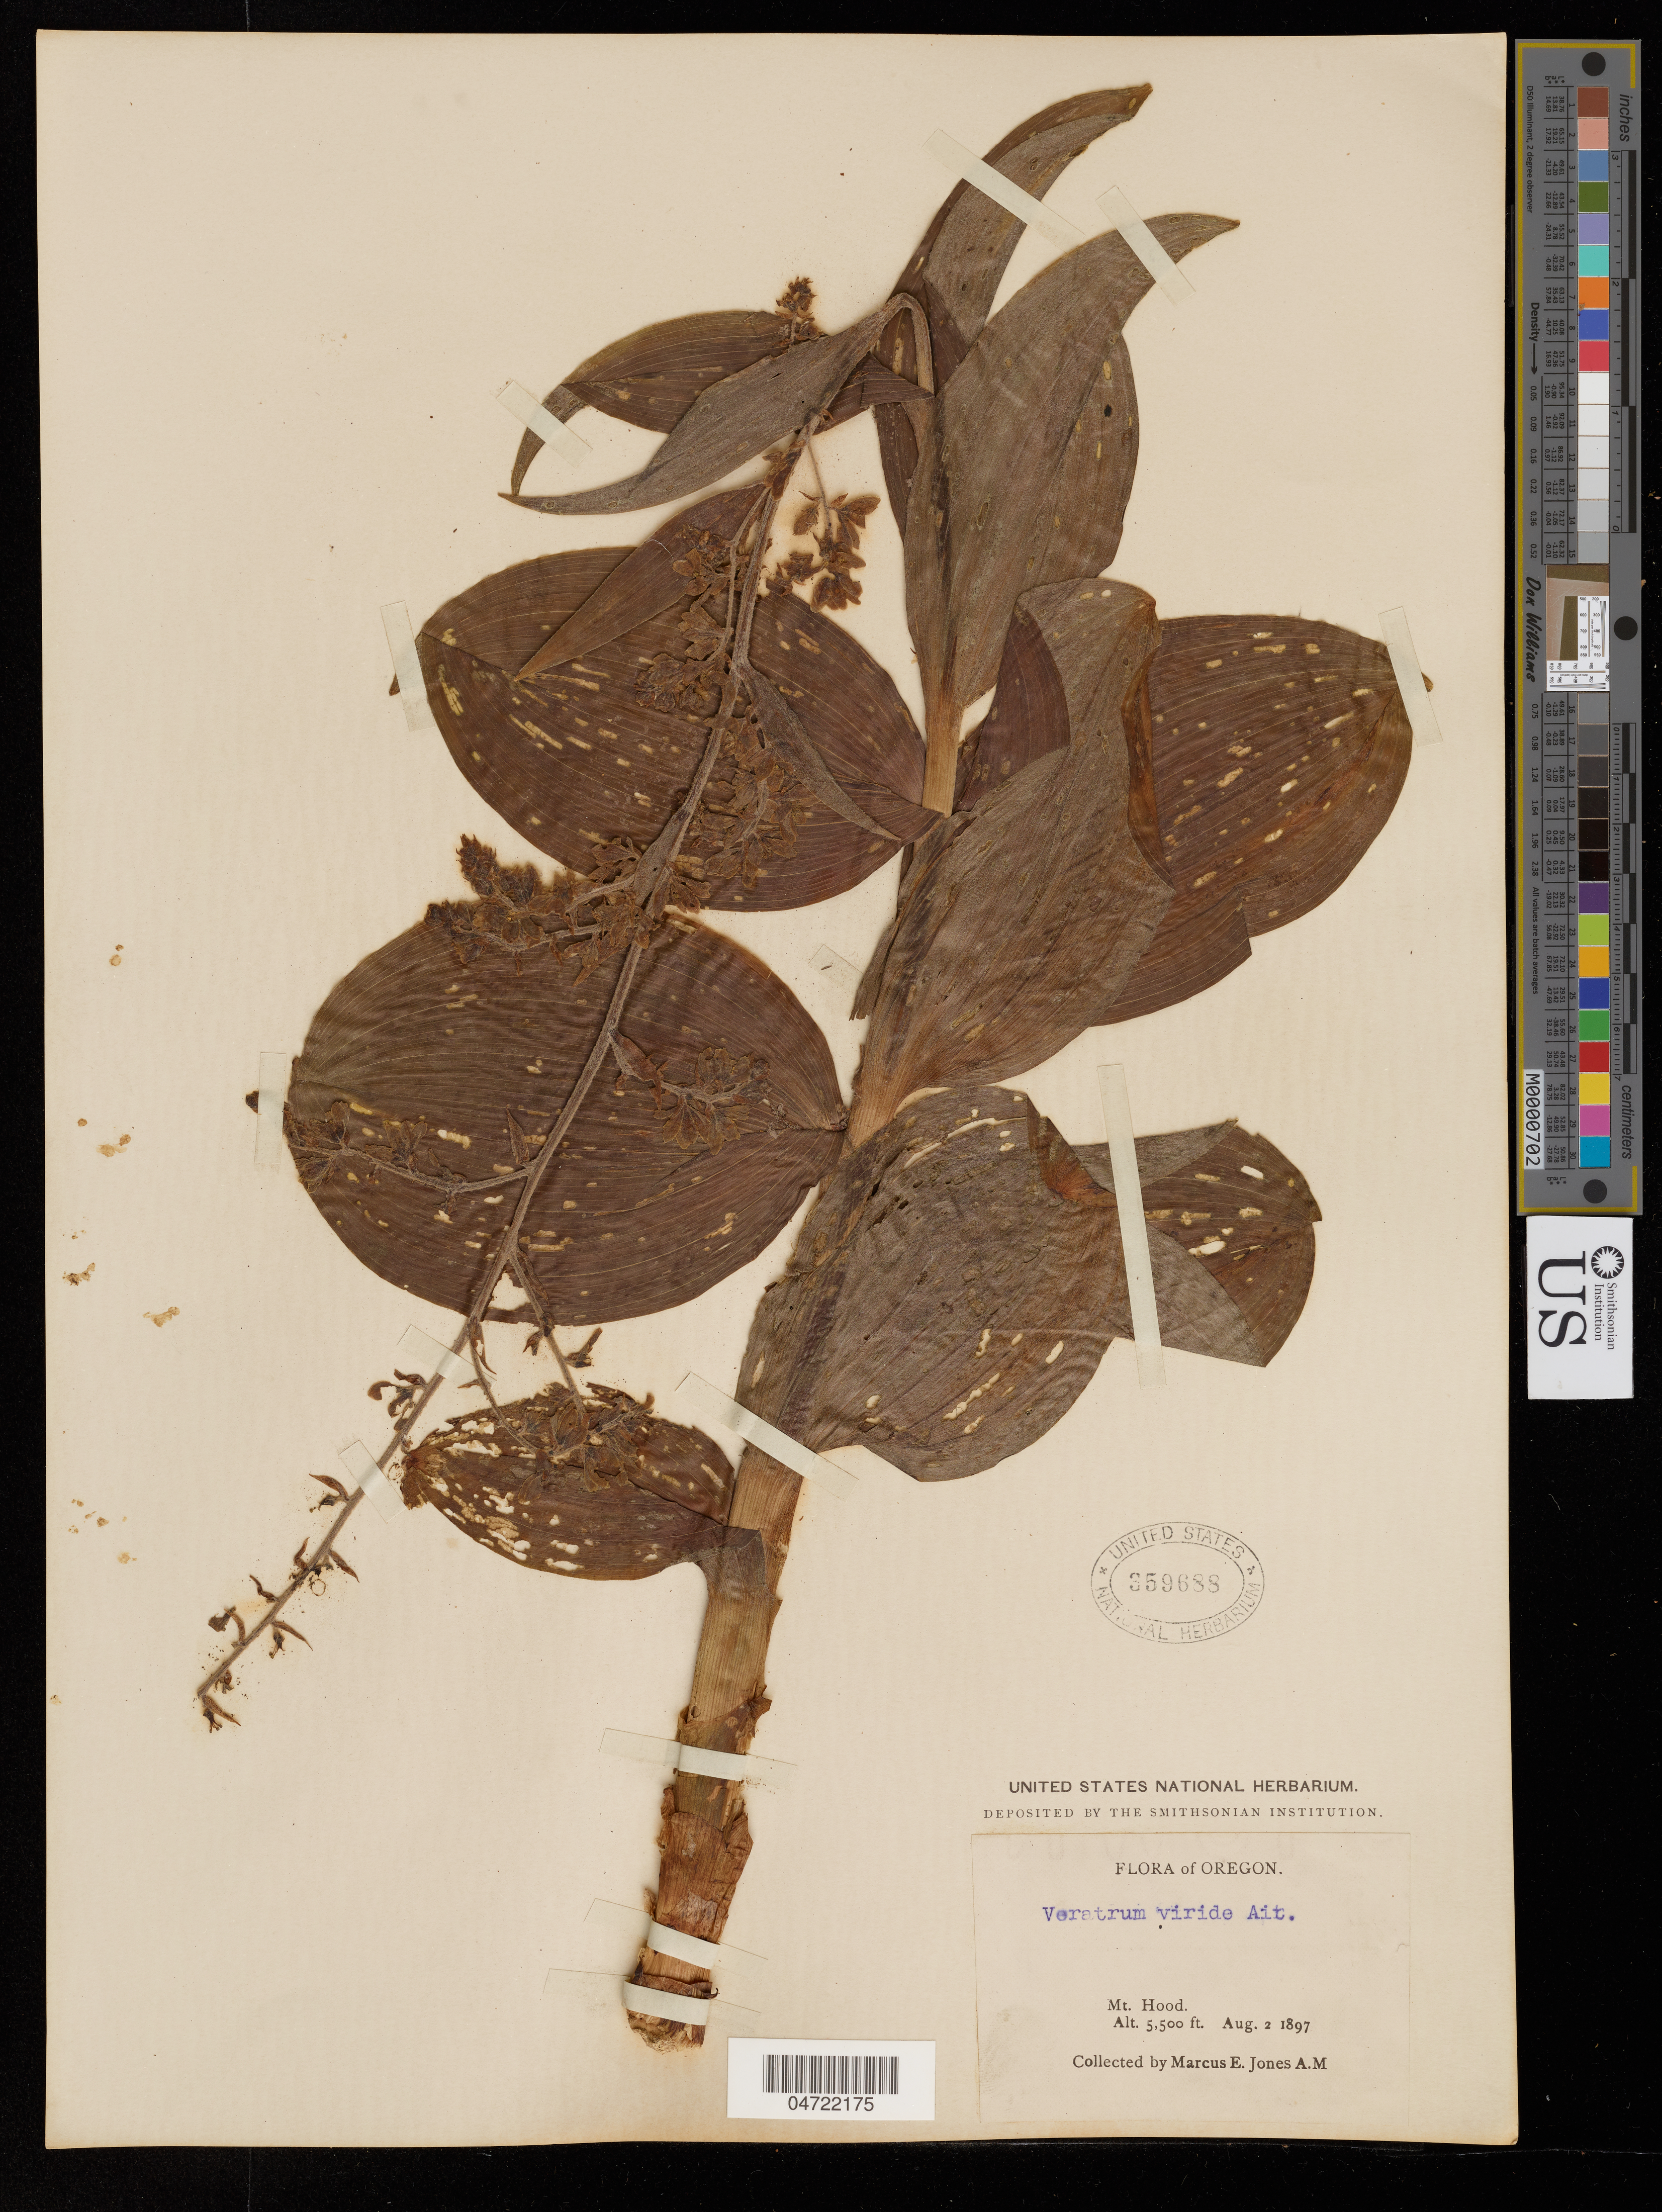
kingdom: Plantae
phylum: Tracheophyta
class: Liliopsida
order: Liliales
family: Melanthiaceae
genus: Veratrum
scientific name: Veratrum viride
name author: Aiton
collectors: M. E. Jones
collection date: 1897-08-02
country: United States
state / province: Oregon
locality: Mt. Hood.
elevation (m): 1676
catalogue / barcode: US 359688